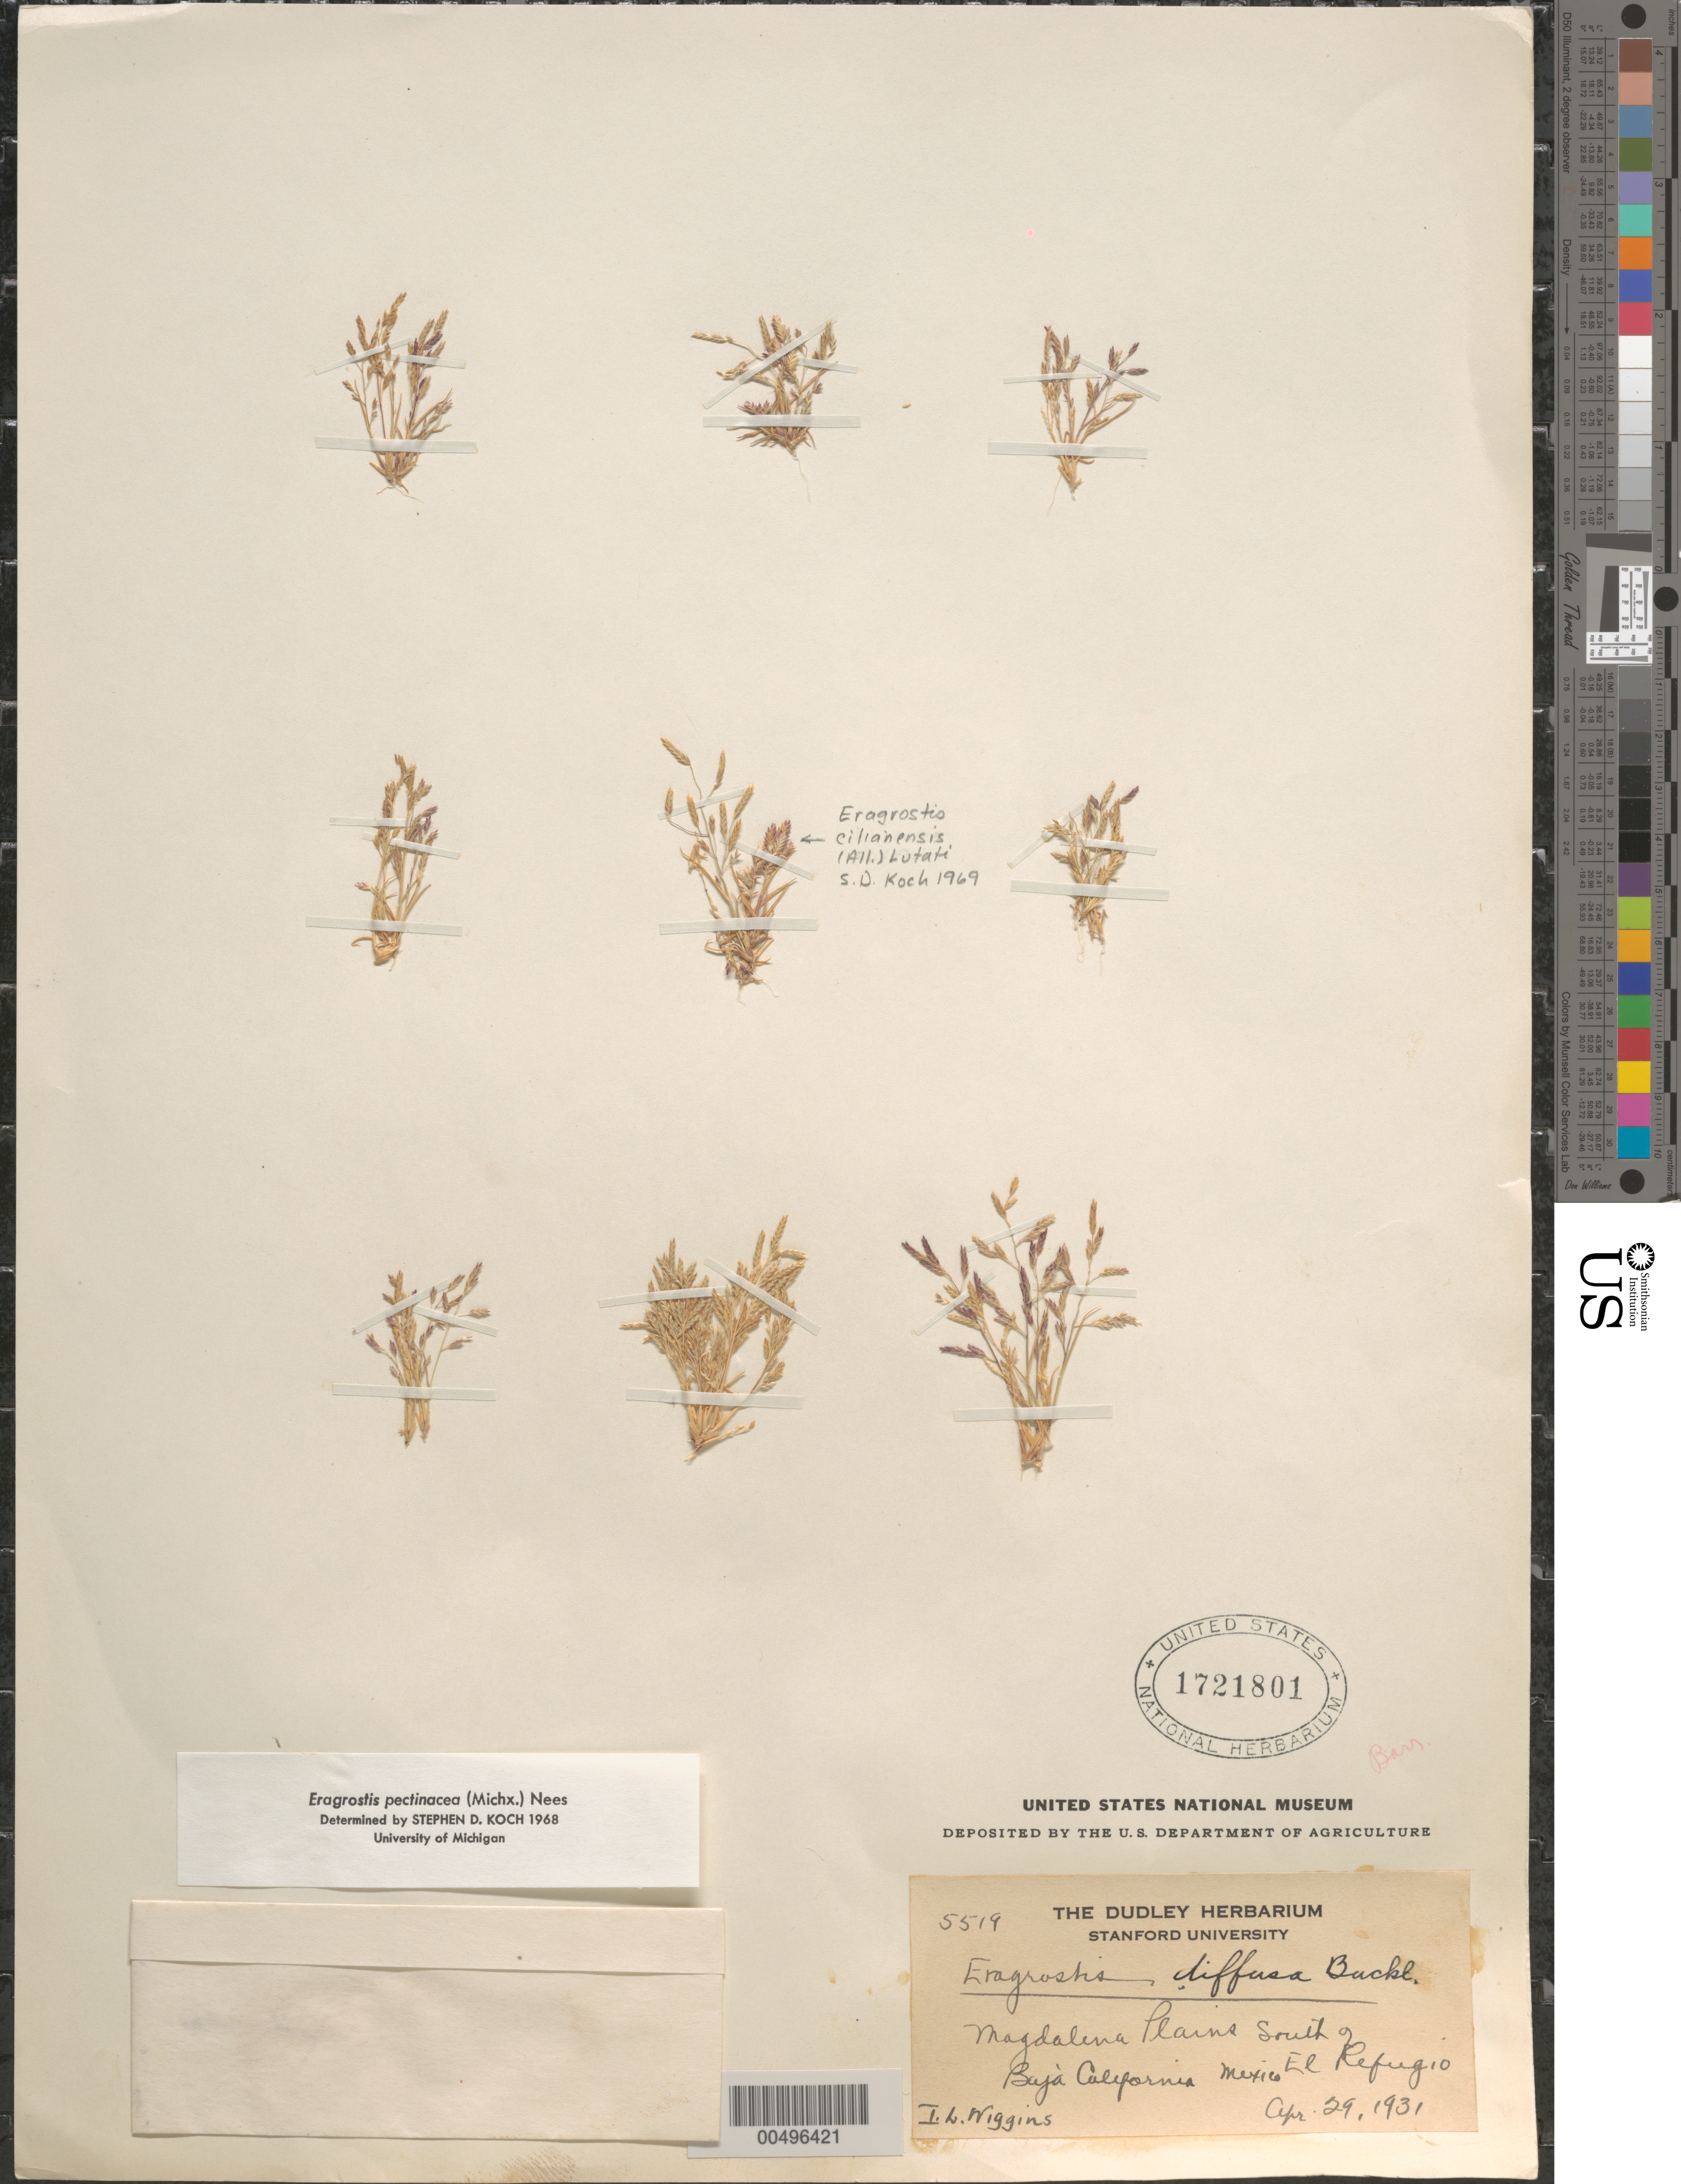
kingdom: Plantae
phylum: Tracheophyta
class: Liliopsida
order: Poales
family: Poaceae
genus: Eragrostis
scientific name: Eragrostis pectinacea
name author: (Michx.) Nees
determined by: Koch, S. D.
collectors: I. L. Wiggins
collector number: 5519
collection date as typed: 29 Apr 1931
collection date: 1931-04-29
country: Mexico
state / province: Baja California Sur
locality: Magdalena Plains S of El Refugio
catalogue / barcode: US 1721801